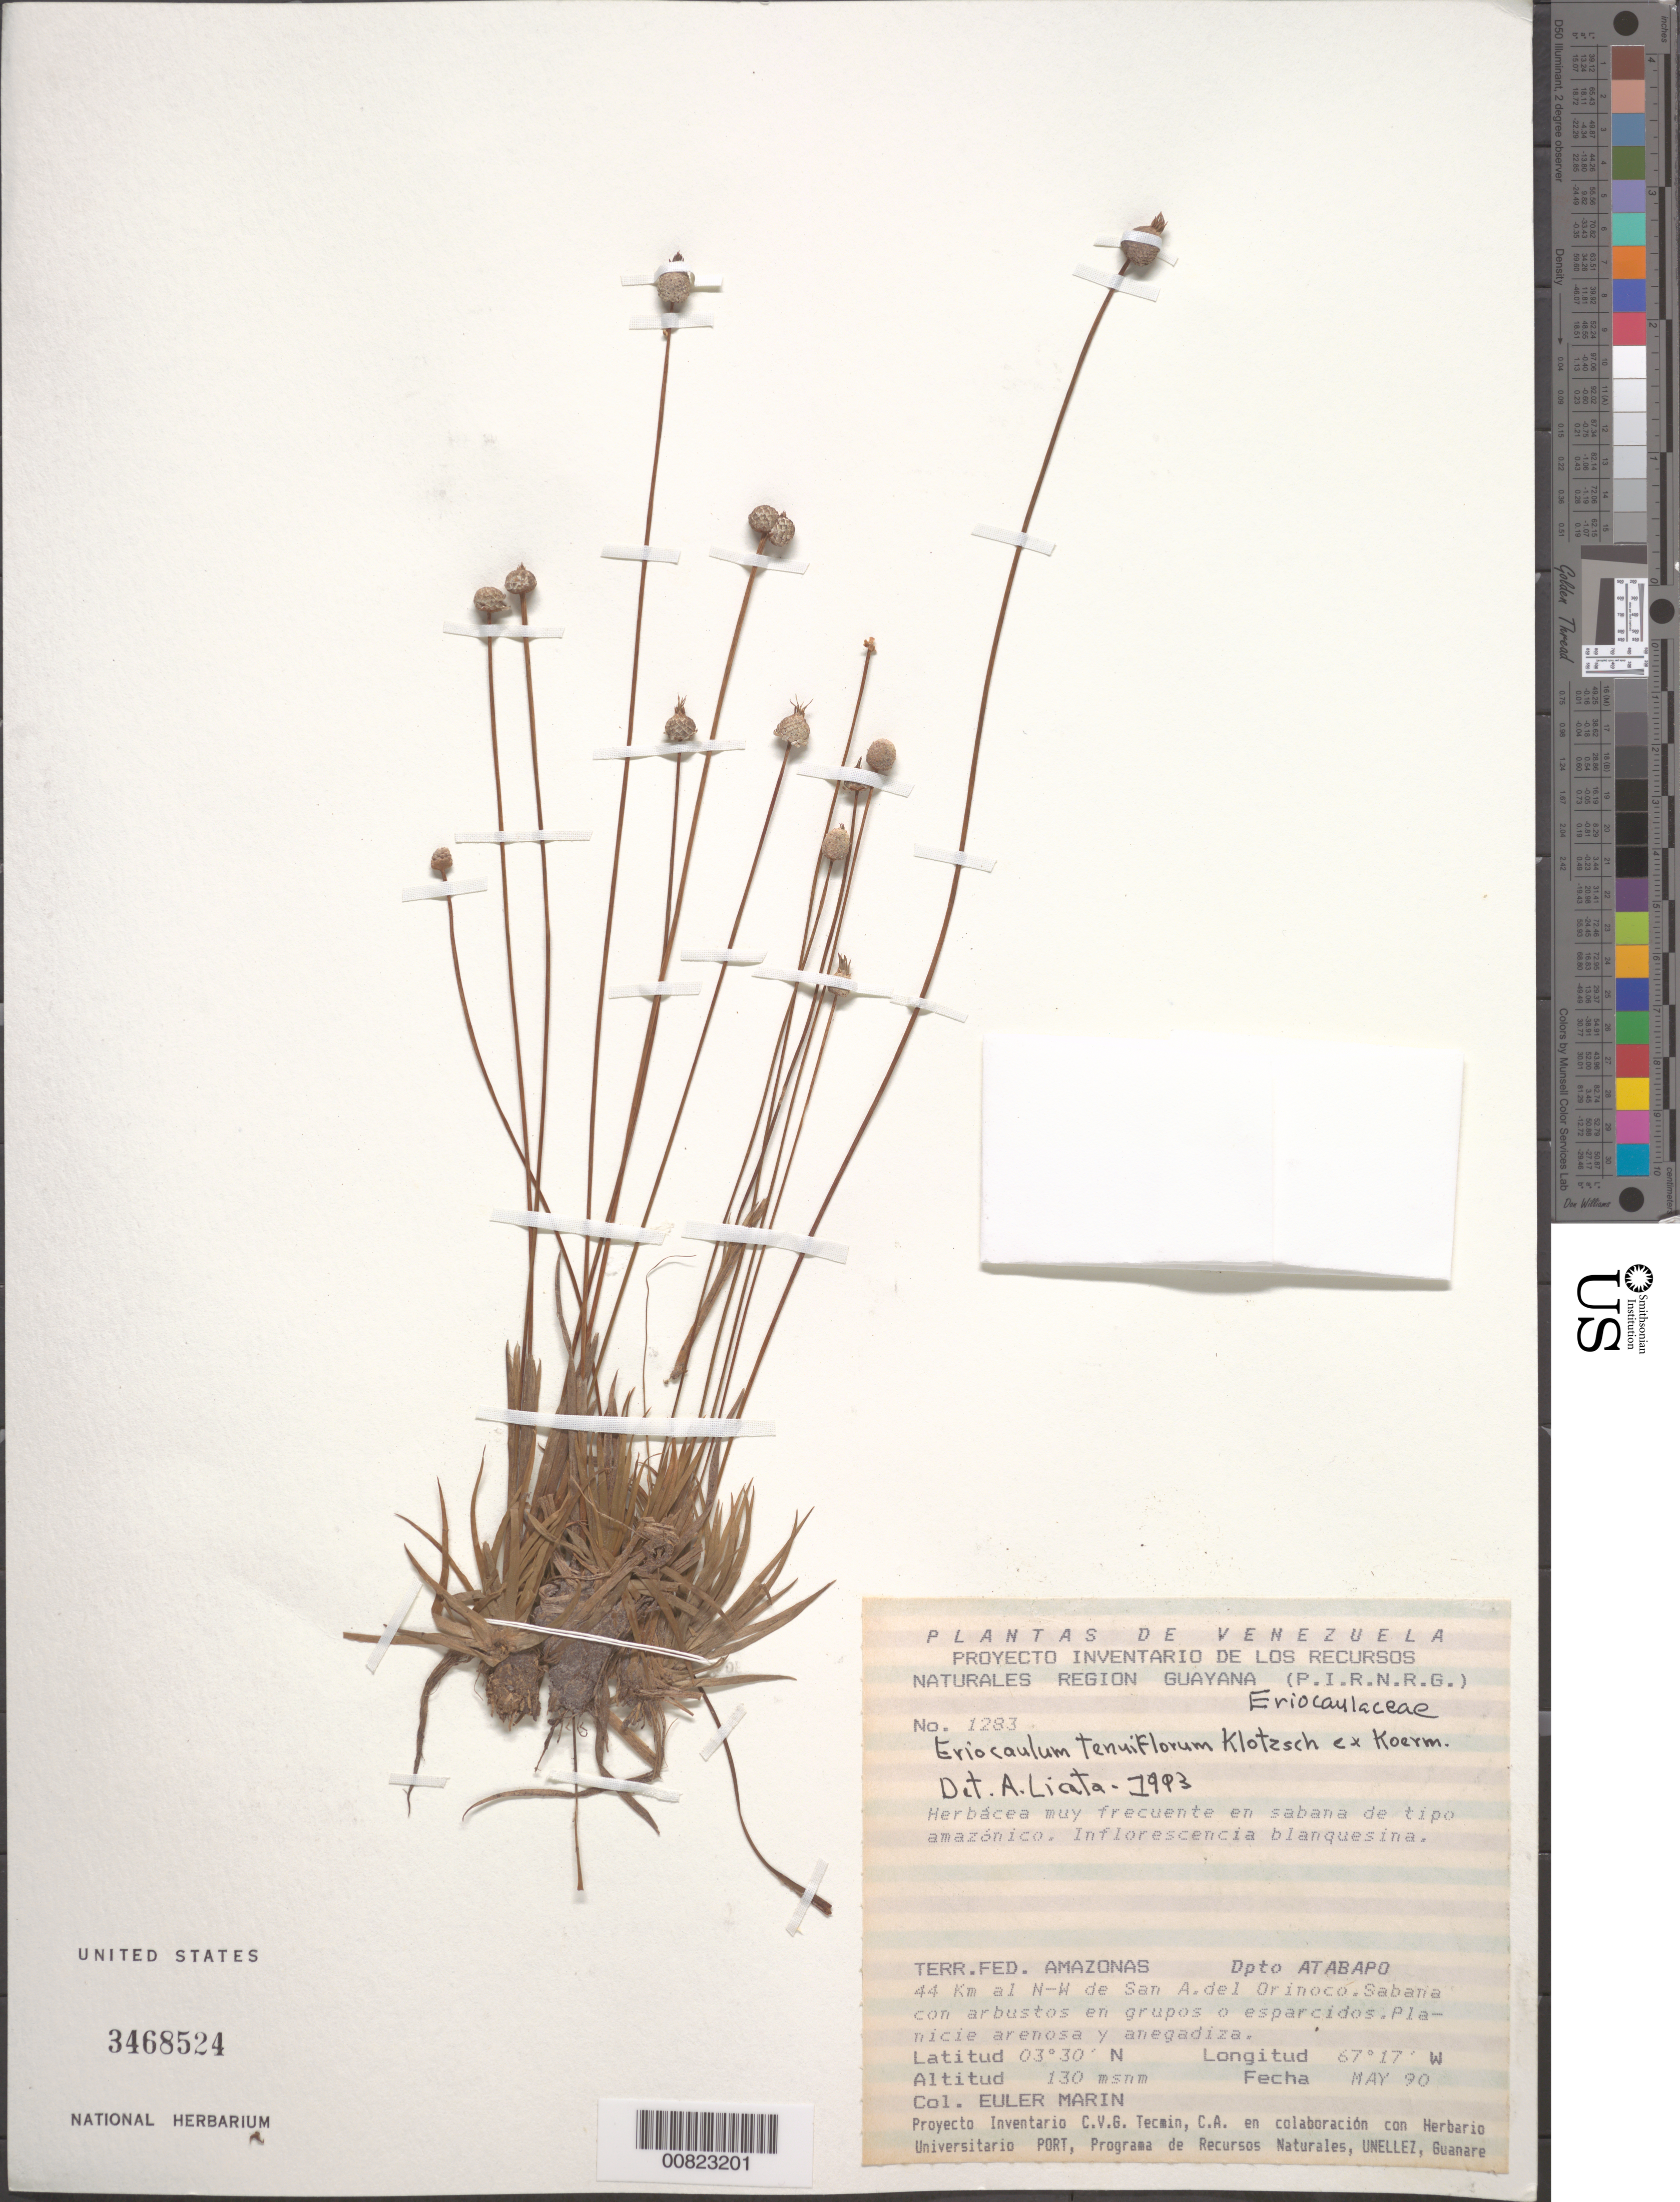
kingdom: Plantae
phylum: Tracheophyta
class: Liliopsida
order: Poales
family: Eriocaulaceae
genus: Eriocaulon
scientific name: Eriocaulon tenuifolium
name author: Klotzsch ex Körn.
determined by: Licata, A., (PORT), Univ. Nac. Exp. de los Llanos Ezequiel Zamora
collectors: E. Marin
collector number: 1283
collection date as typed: May-90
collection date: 1990-05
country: Venezuela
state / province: Amazonas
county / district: Atabapo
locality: San Antonio del Orinoco, 44 km al NW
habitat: Sabana con arbustos en grupos o esparcidos; planicie arenosa y anegadiza; sabana de tipo amazonico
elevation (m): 130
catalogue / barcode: US 3468524